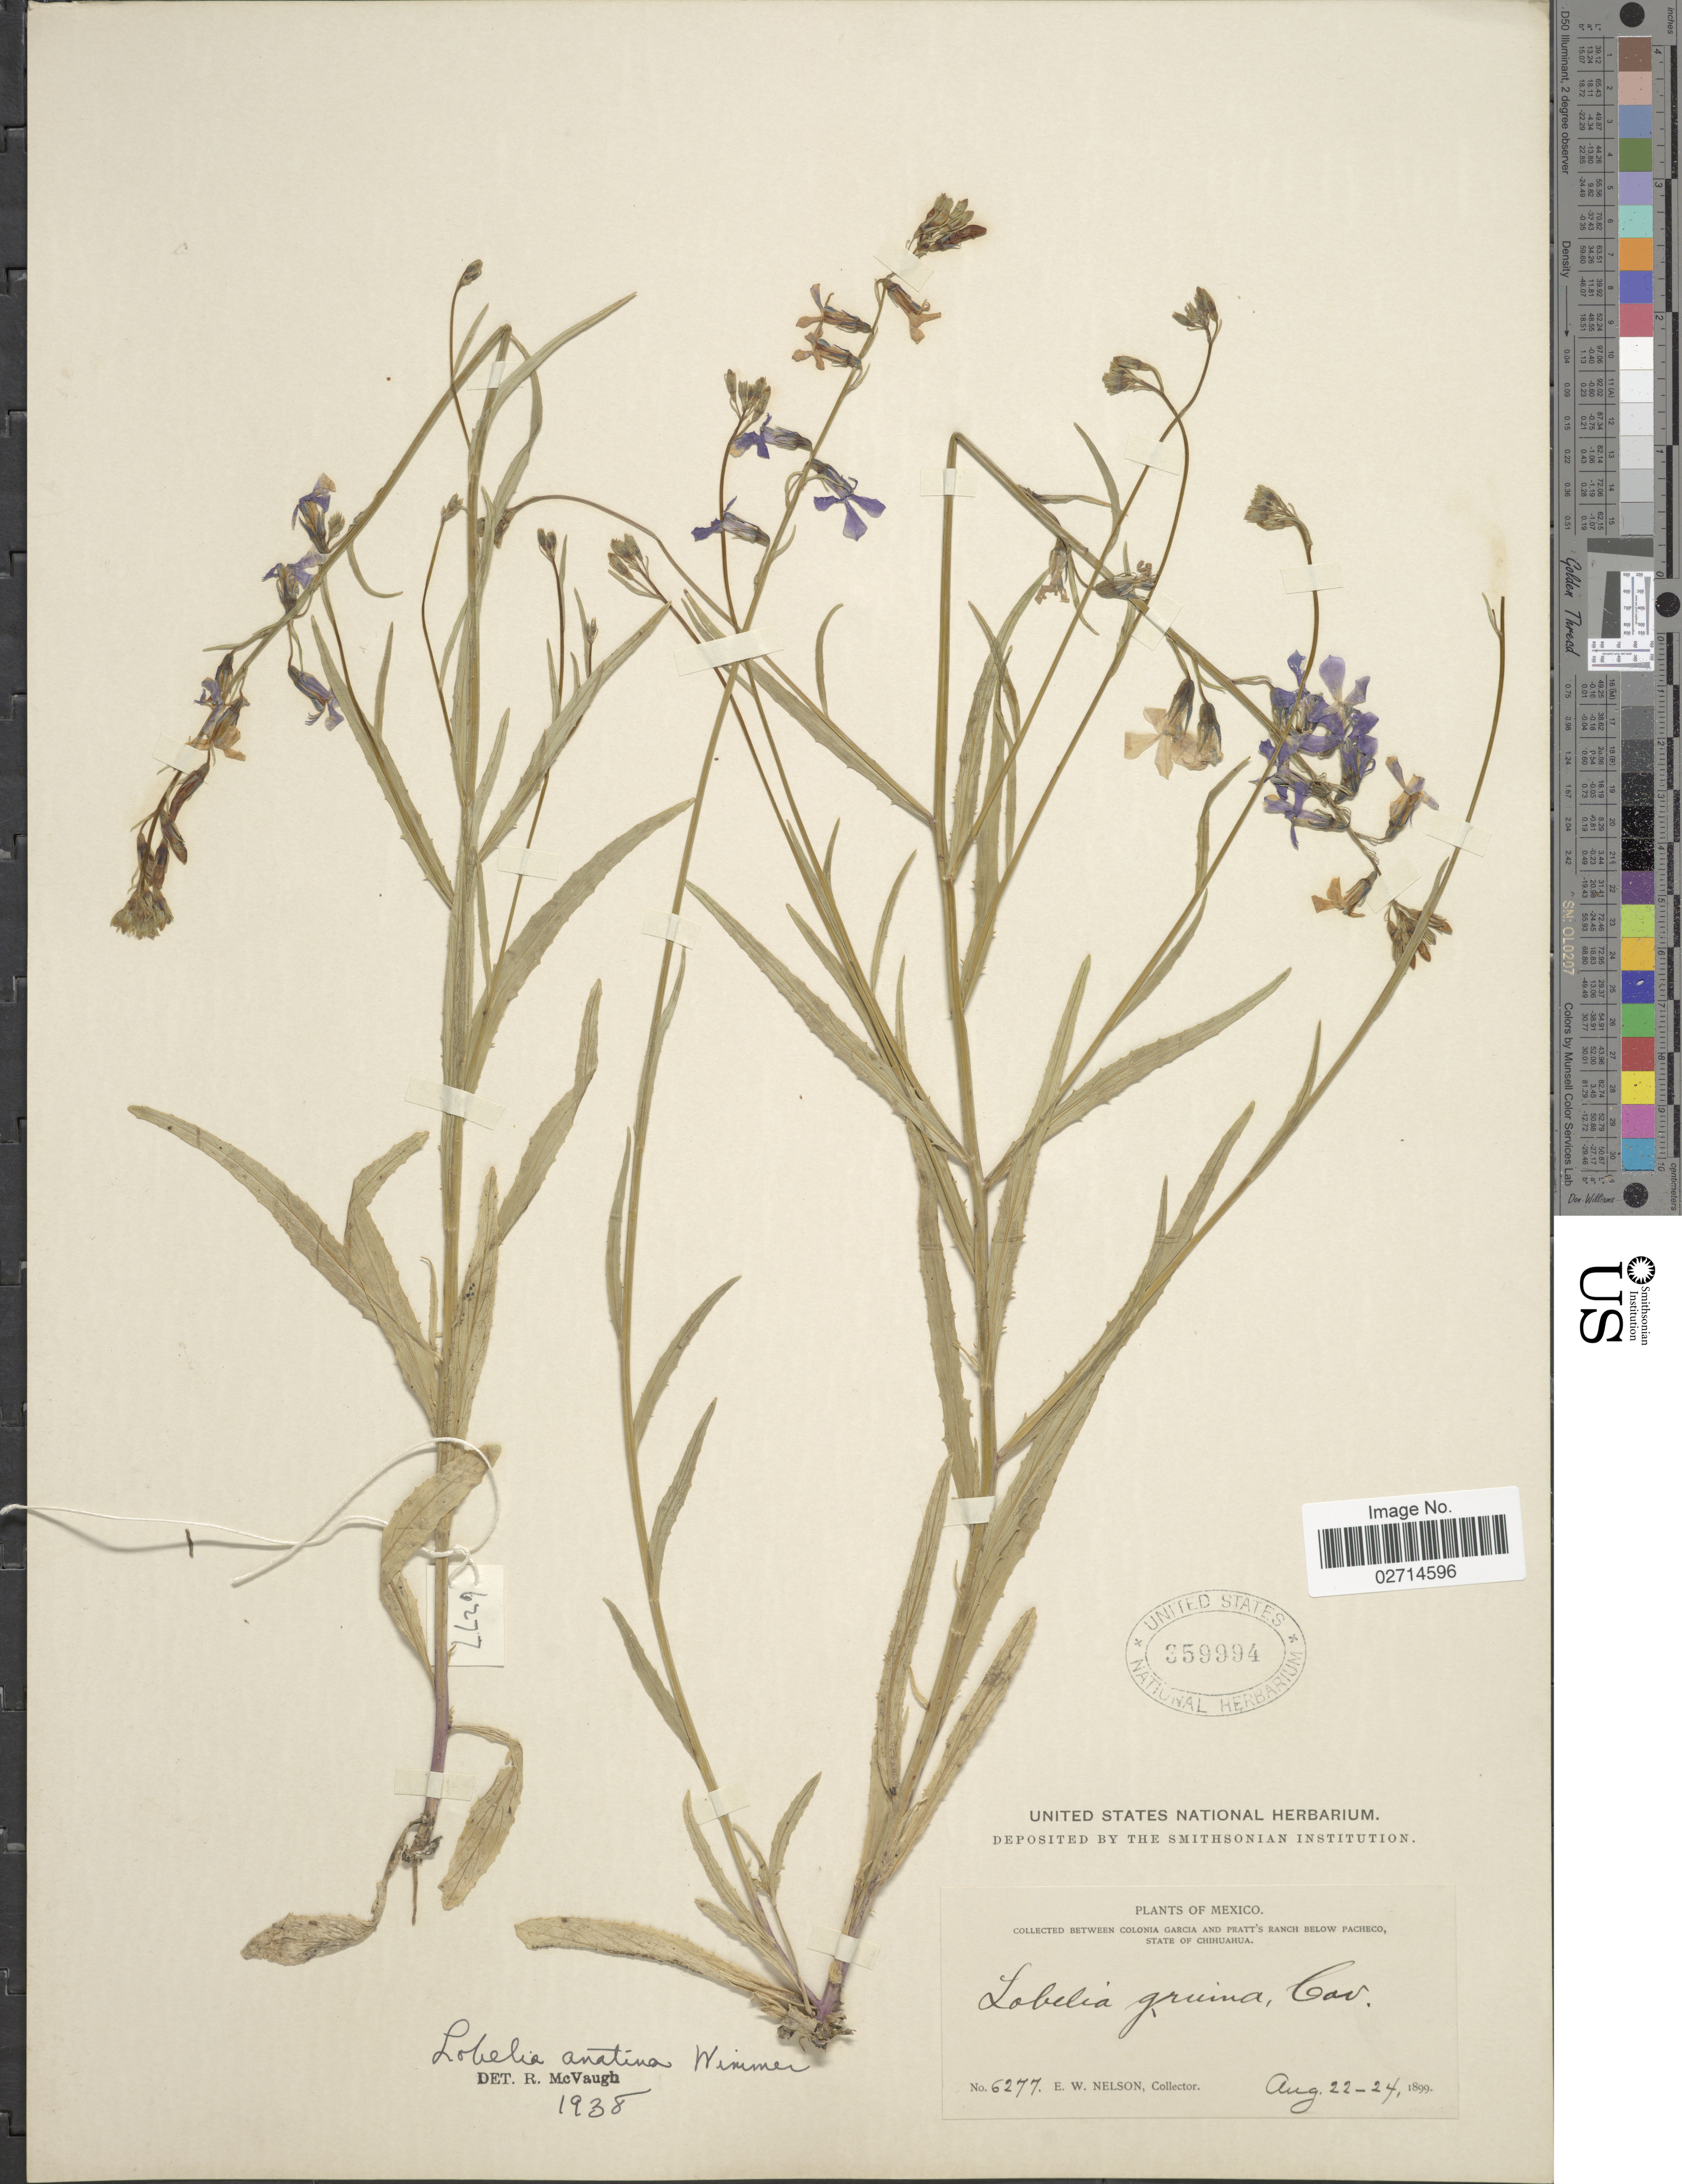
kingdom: Plantae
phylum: Tracheophyta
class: Magnoliopsida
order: Asterales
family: Campanulaceae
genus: Lobelia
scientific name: Lobelia anatina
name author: E. Wimm.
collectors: E. W. Nelson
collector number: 6277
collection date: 1899-08-22/1899-08-24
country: Mexico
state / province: Chihuahua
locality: Between Colonia Garcia and Pratt's Ranch below Pacheco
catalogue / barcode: US 359994